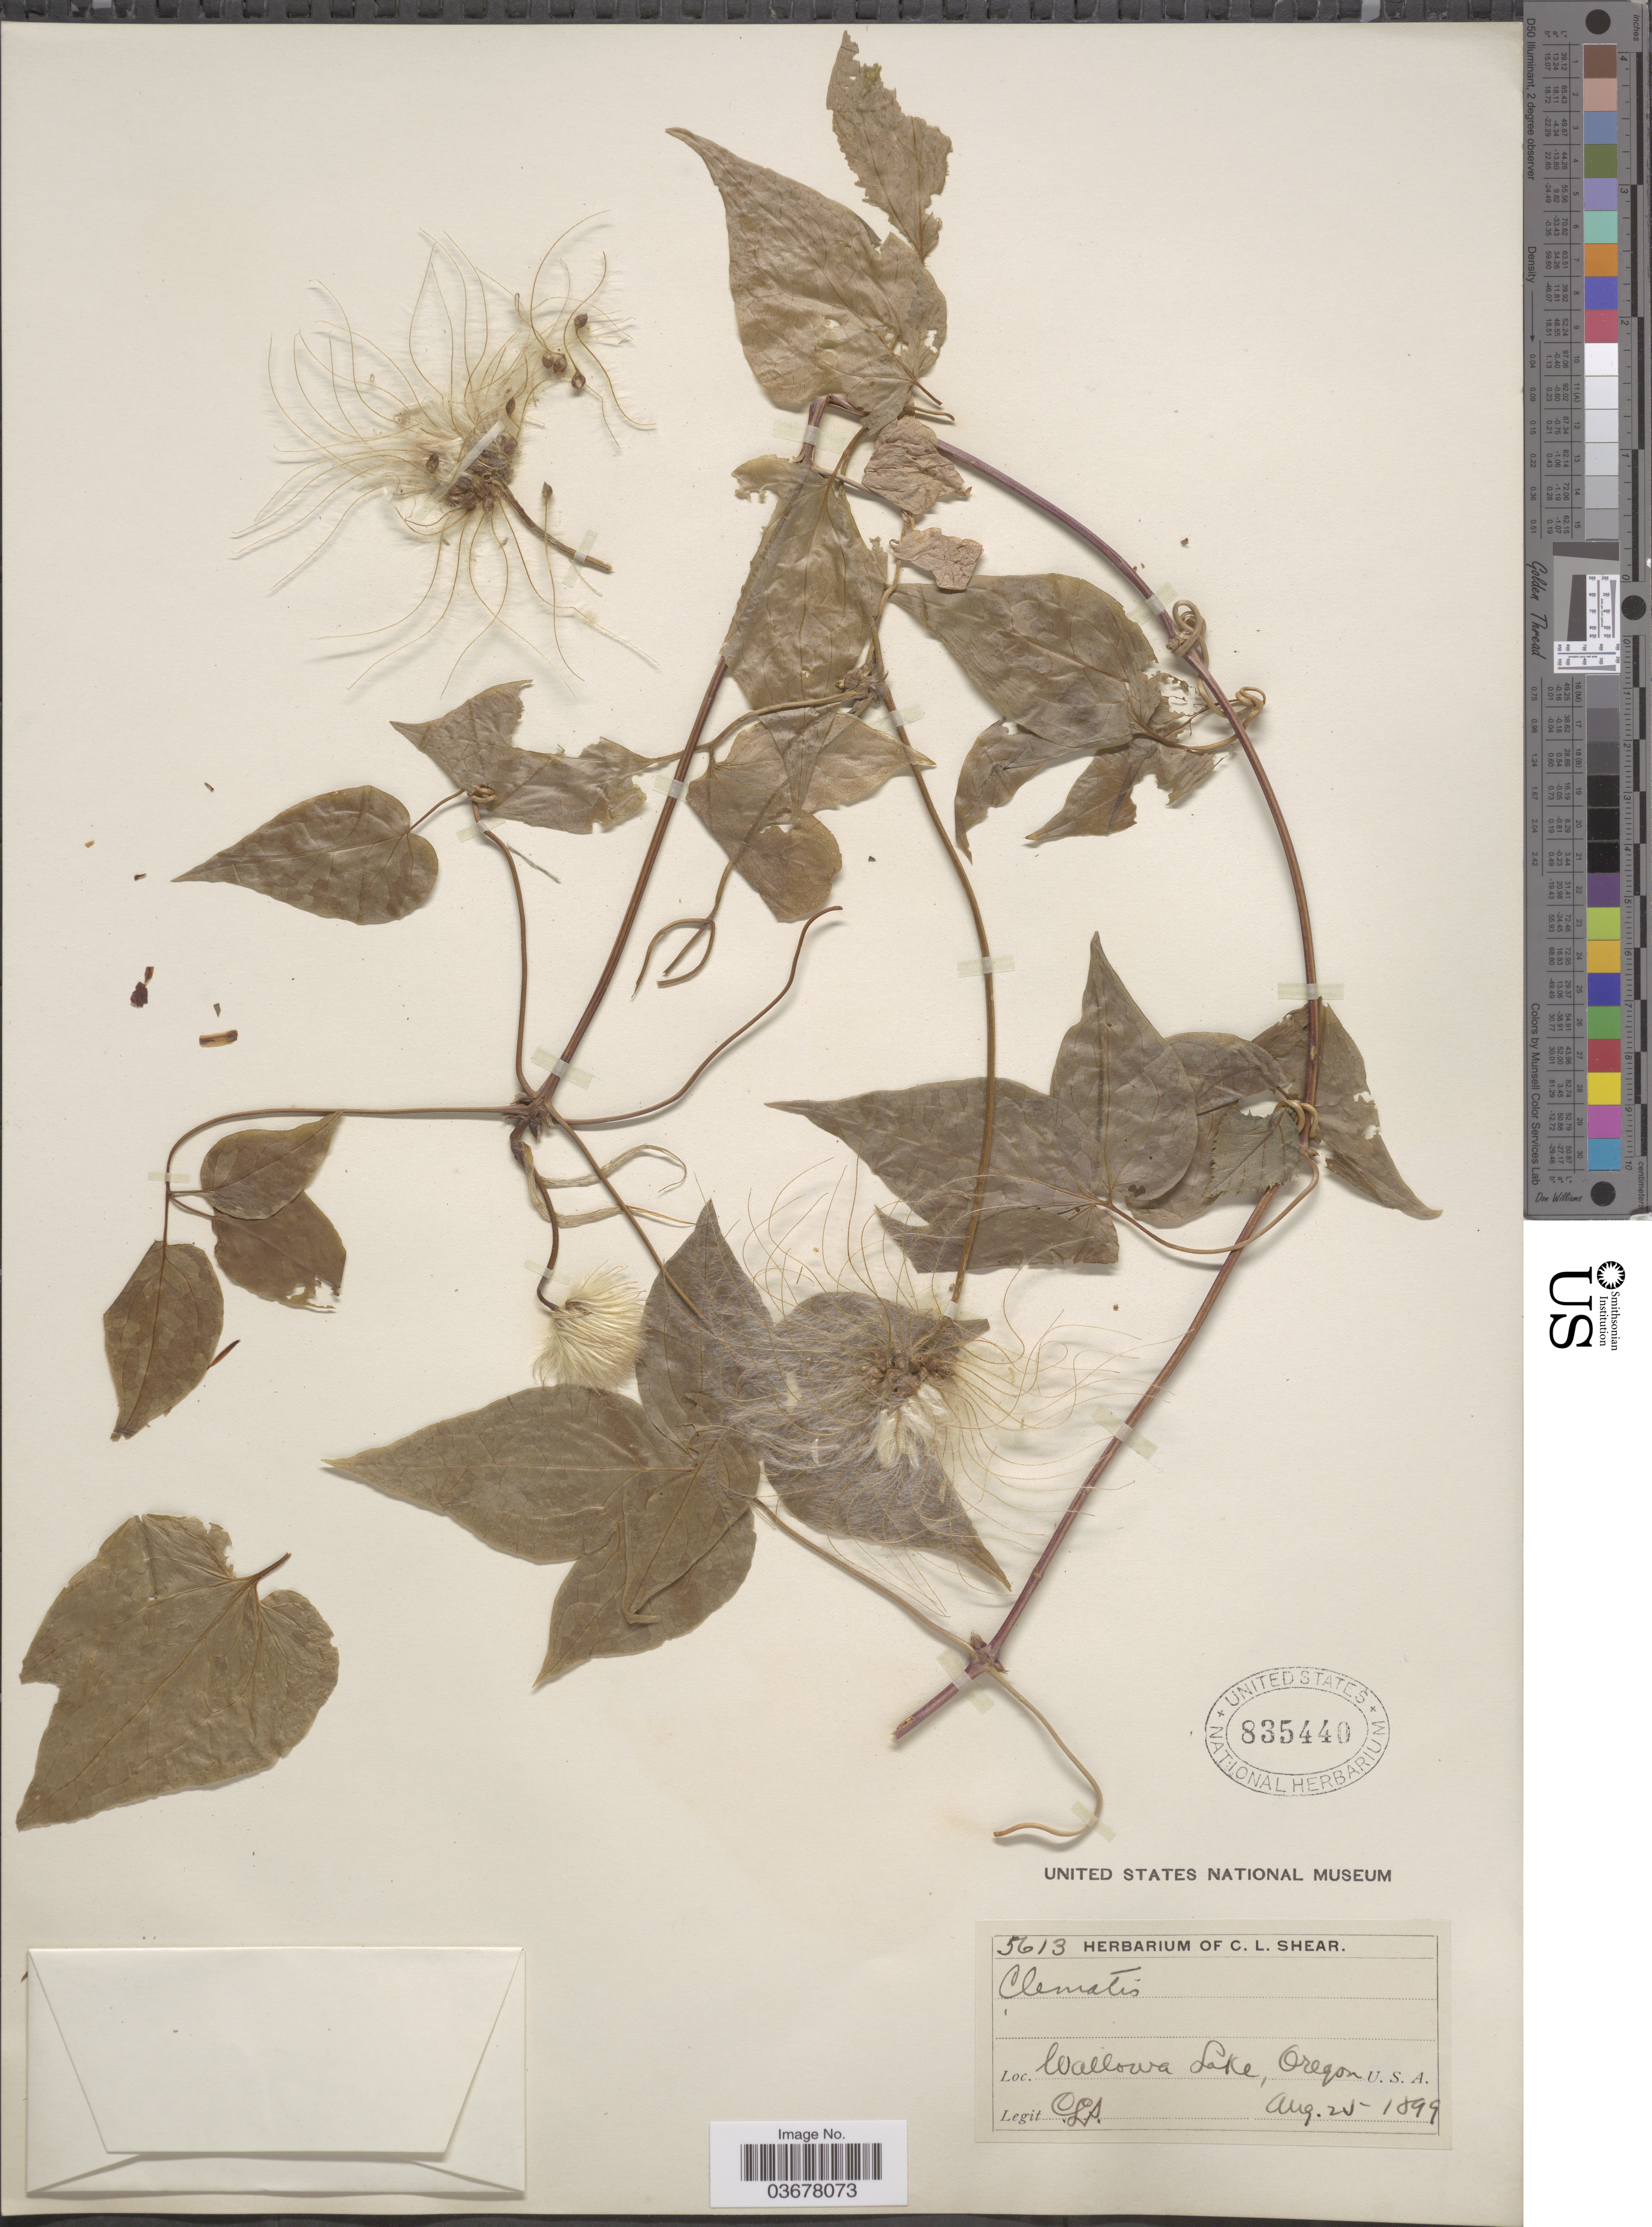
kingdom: Plantae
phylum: Tracheophyta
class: Magnoliopsida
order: Ranunculales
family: Ranunculaceae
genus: Clematis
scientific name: Clematis occidentalis var. grosseserrata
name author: (Rydb.) J.S. Pringle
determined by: Strong, M. T., (US), Smithsonian Institution - National Museum of Natural History (UNITED STATES)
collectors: C. L. Shear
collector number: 5613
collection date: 1899-08-25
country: United States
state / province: Oregon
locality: Wallowa Lake.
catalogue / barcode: US 835440